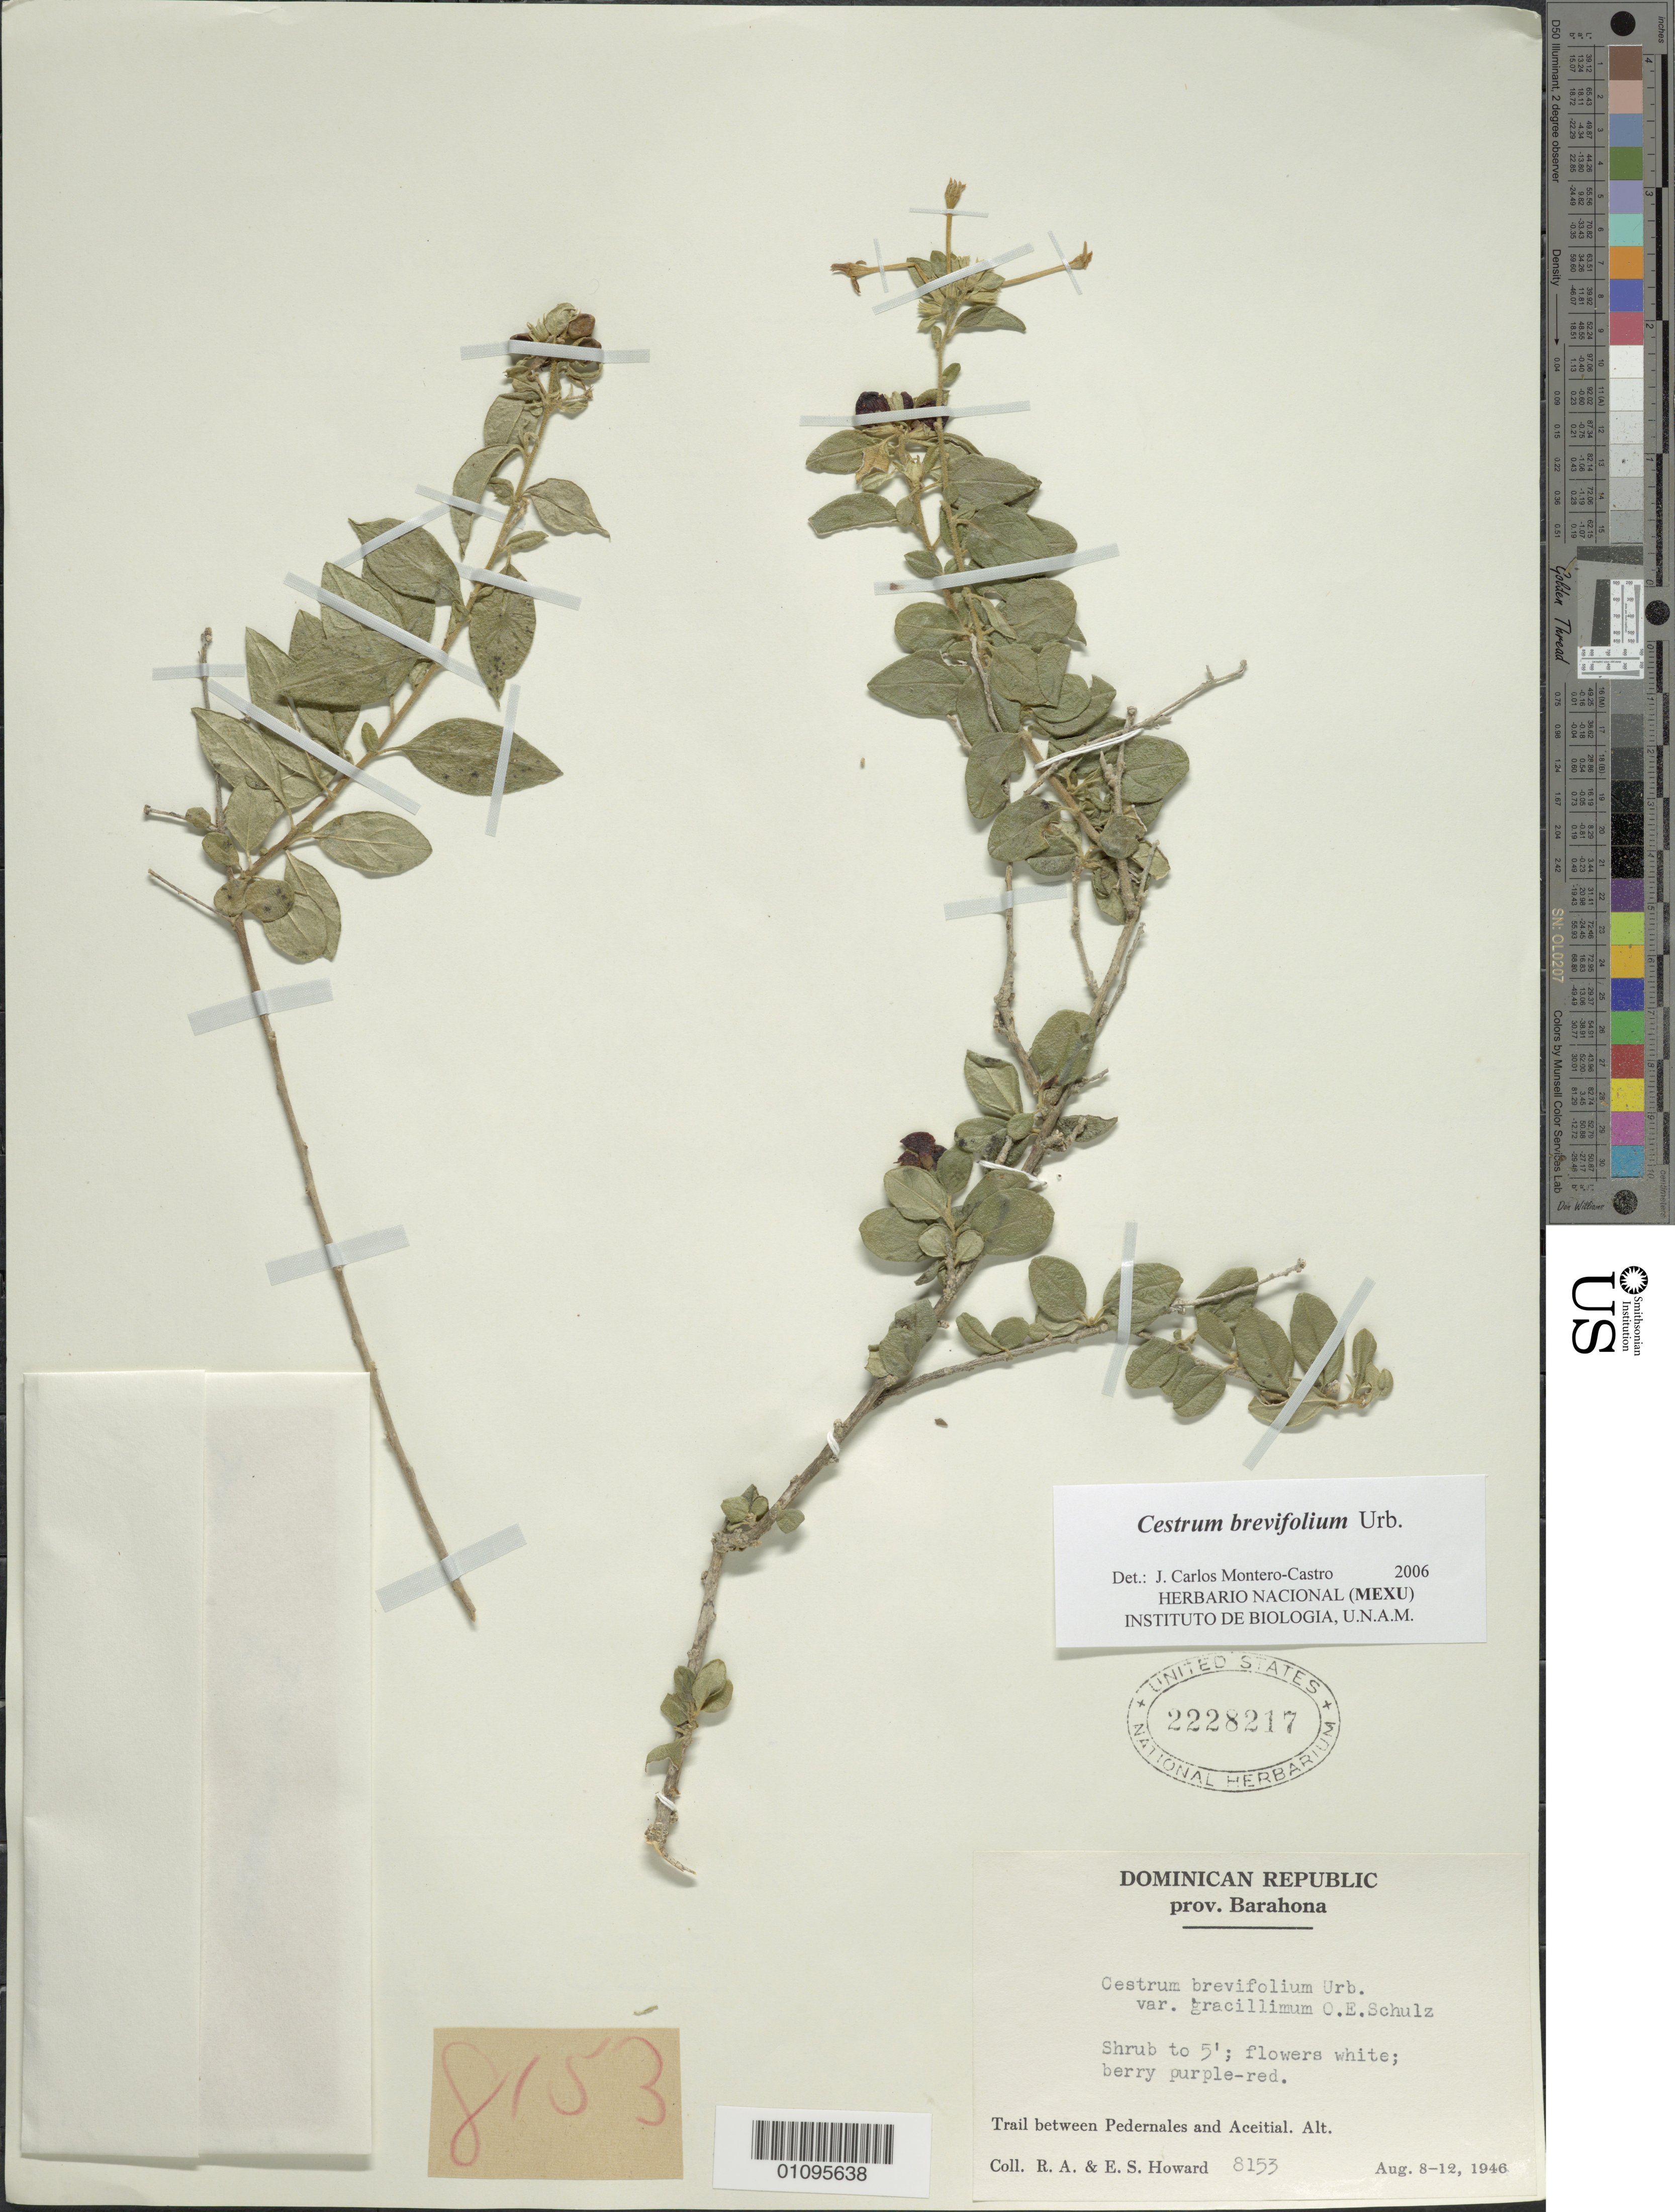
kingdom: Plantae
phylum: Tracheophyta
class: Magnoliopsida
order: Solanales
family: Solanaceae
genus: Cestrum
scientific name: Cestrum brevifolium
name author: Urb.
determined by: Montero-Castro, J. C.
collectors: R. A. Howard & E. S. Howard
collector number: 8153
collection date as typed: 08 Aug 1946 to 12 Aug 1946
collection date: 1946-08-08/1946-08-12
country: Dominican Republic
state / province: Barahona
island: Hispaniola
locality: Pedernales to Aceitial trail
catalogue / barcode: US 2228217